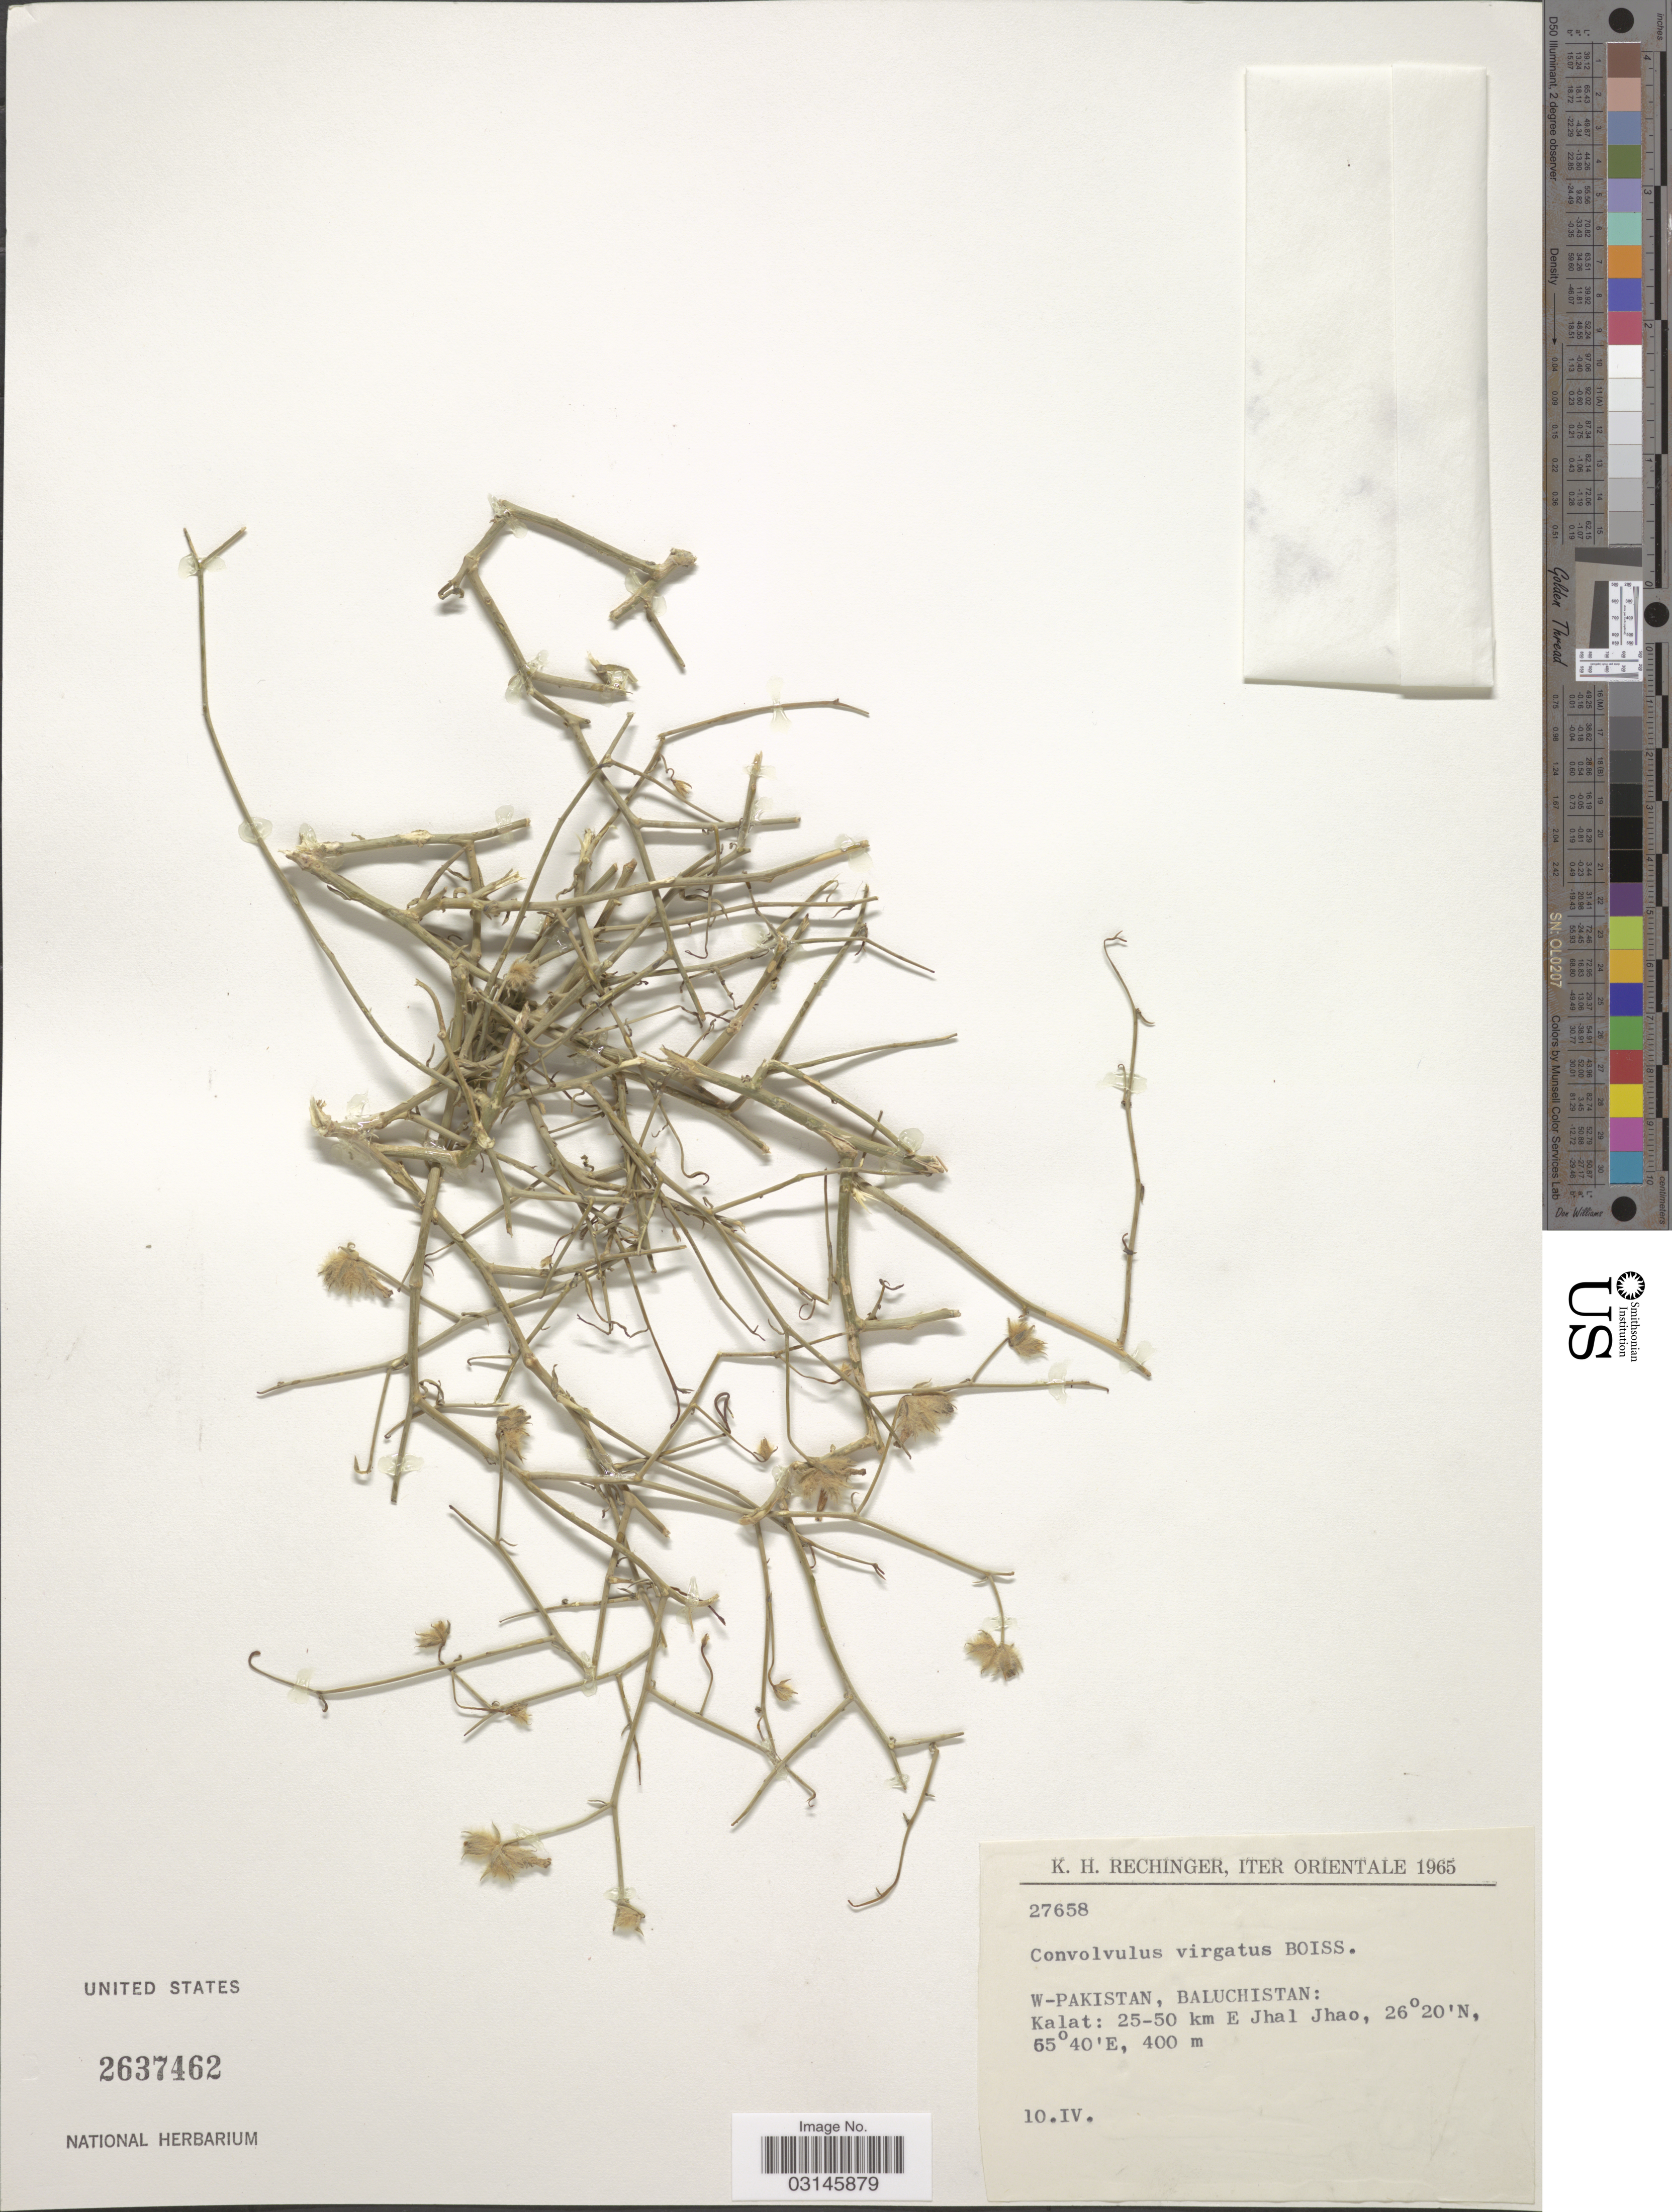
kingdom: Plantae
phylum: Tracheophyta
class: Magnoliopsida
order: Solanales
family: Convolvulaceae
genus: Convolvulus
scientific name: Convolvulus virgatus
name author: Boiss.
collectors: K. H. Rechinger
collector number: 27658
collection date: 1965-04-10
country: Pakistan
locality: Iter Orientale, W-Pakistan, Baluchistan: Kalat: 25-50 km E Jhal Jhao.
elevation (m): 400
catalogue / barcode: US 2637462